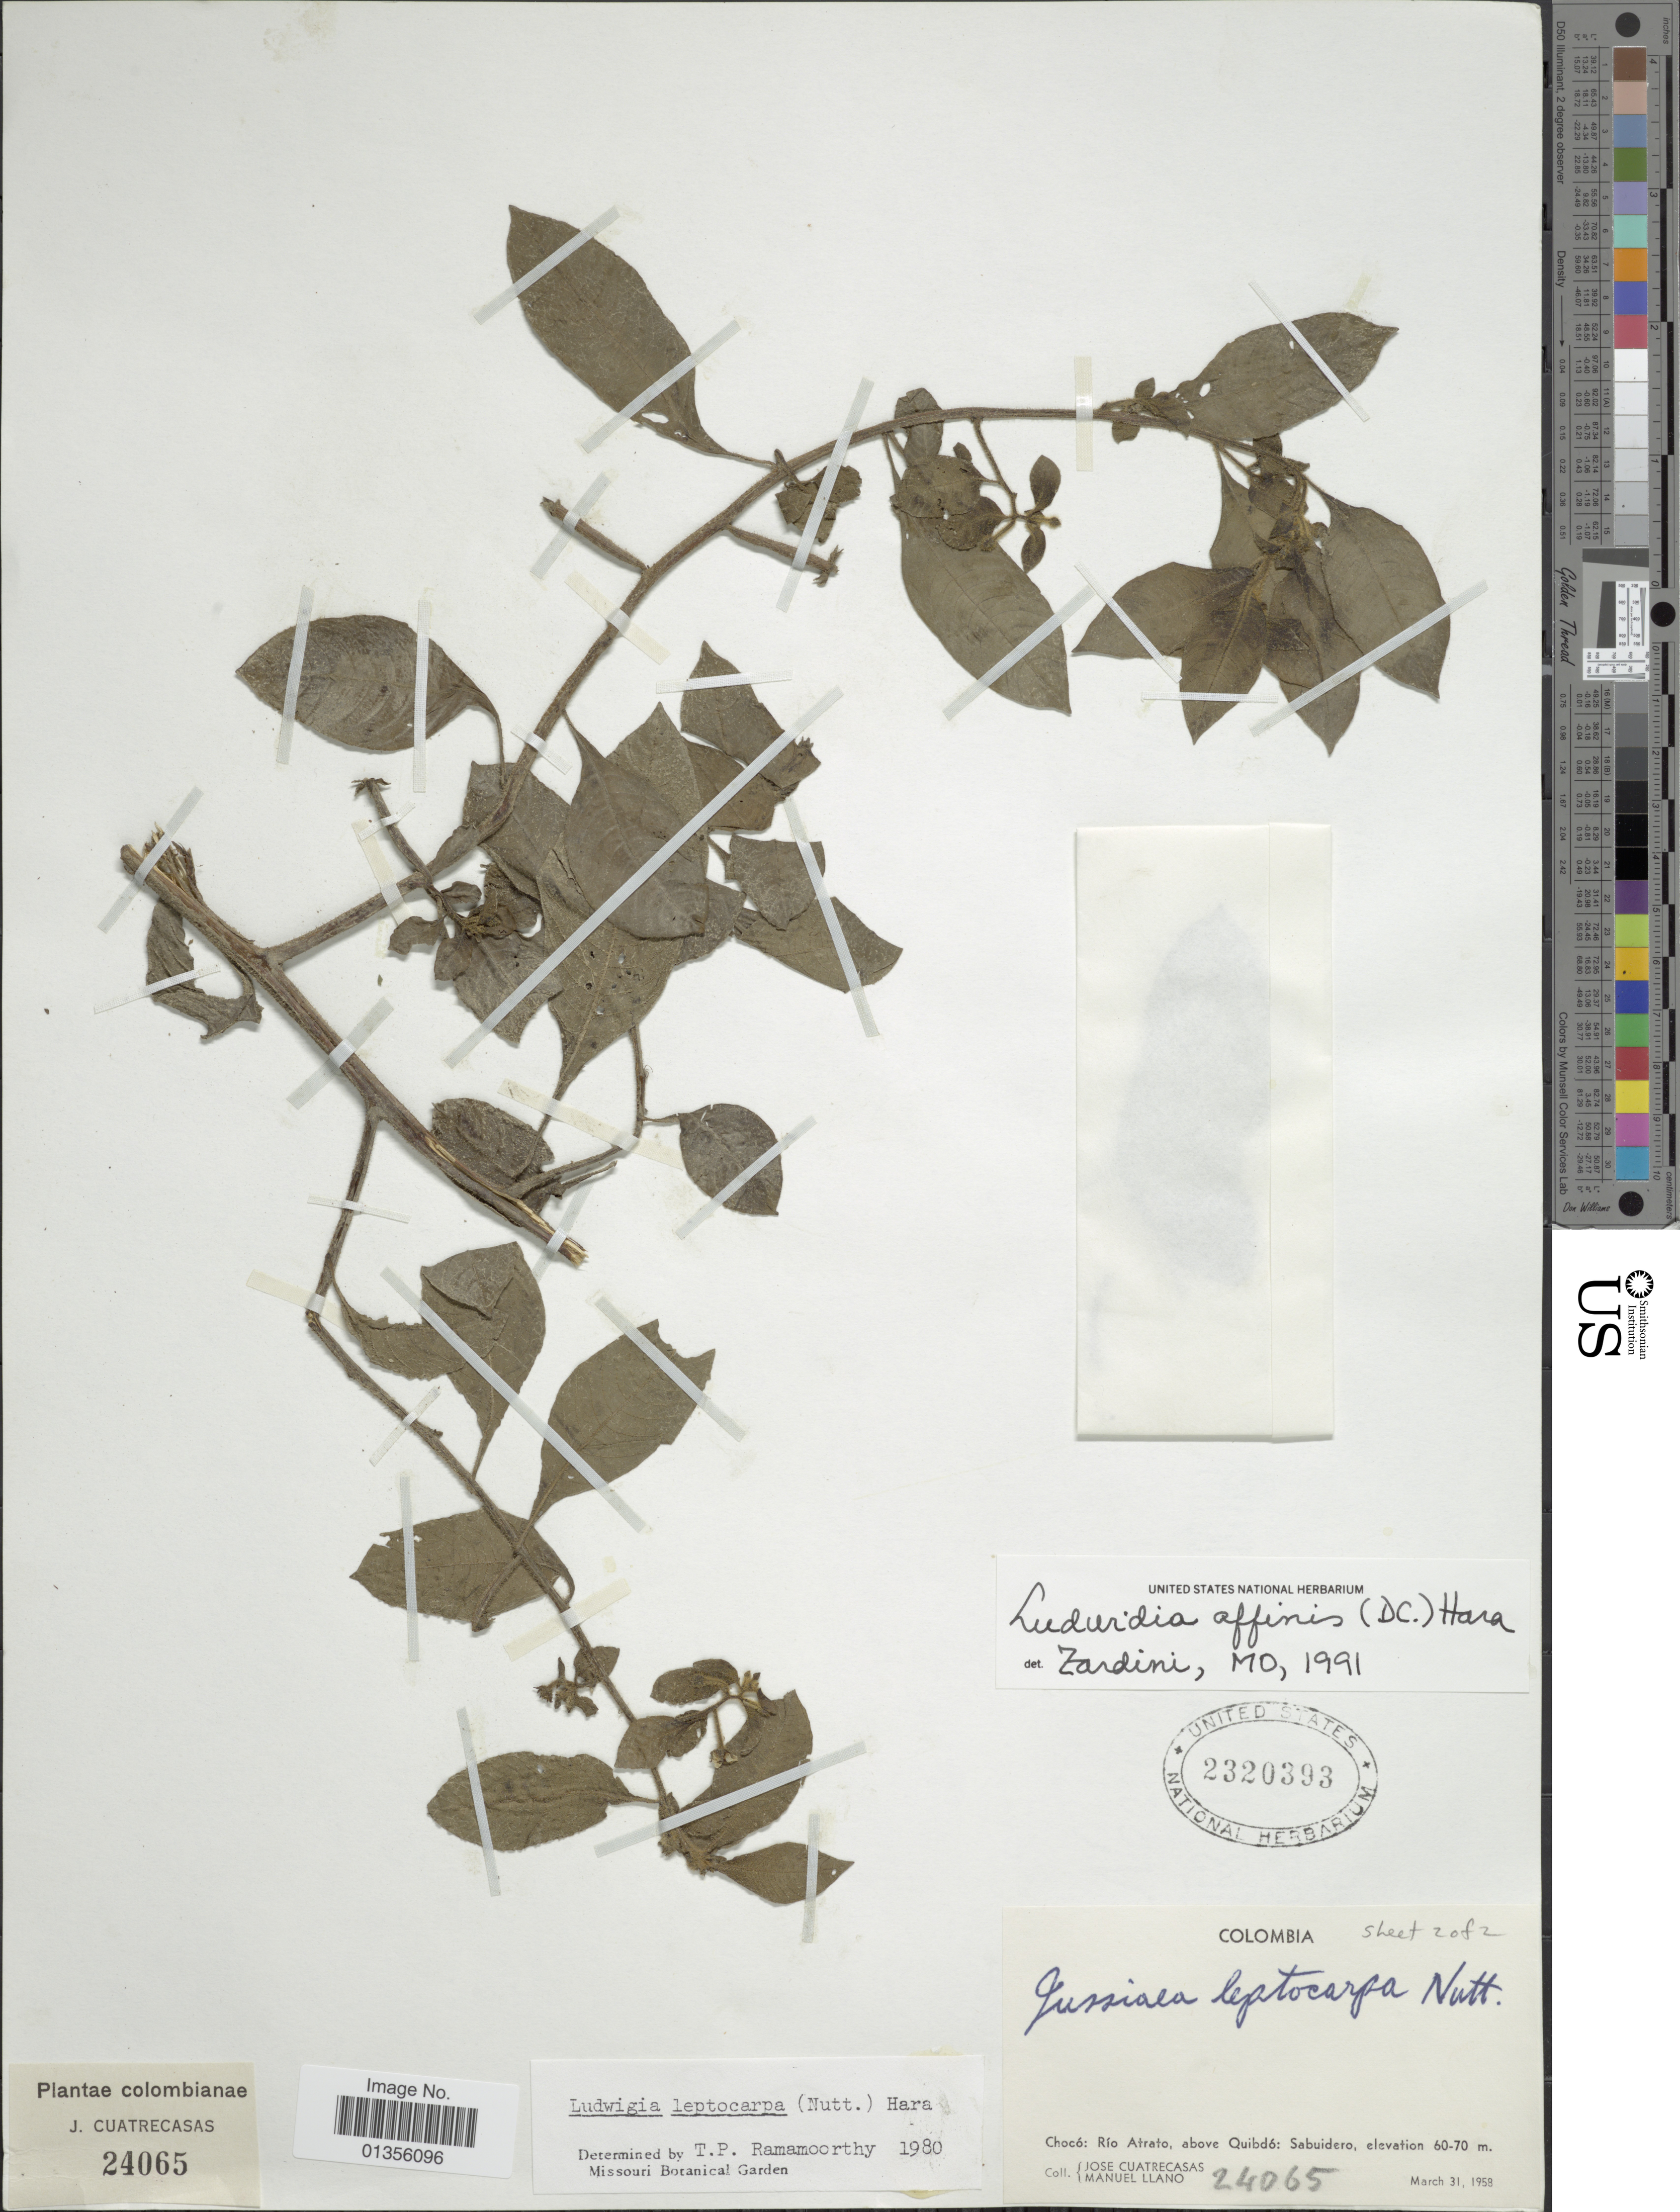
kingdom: Plantae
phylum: Tracheophyta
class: Magnoliopsida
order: Myrtales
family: Onagraceae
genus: Ludwigia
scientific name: Ludwigia affinis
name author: (DC.) H. Hara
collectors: J. Cuatrecasas & M. d. Llano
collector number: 24065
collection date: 1958-03-31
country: Colombia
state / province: Chocó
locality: Río Atrato, above Quibdó: Sabuidero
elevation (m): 60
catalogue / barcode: US 2320393